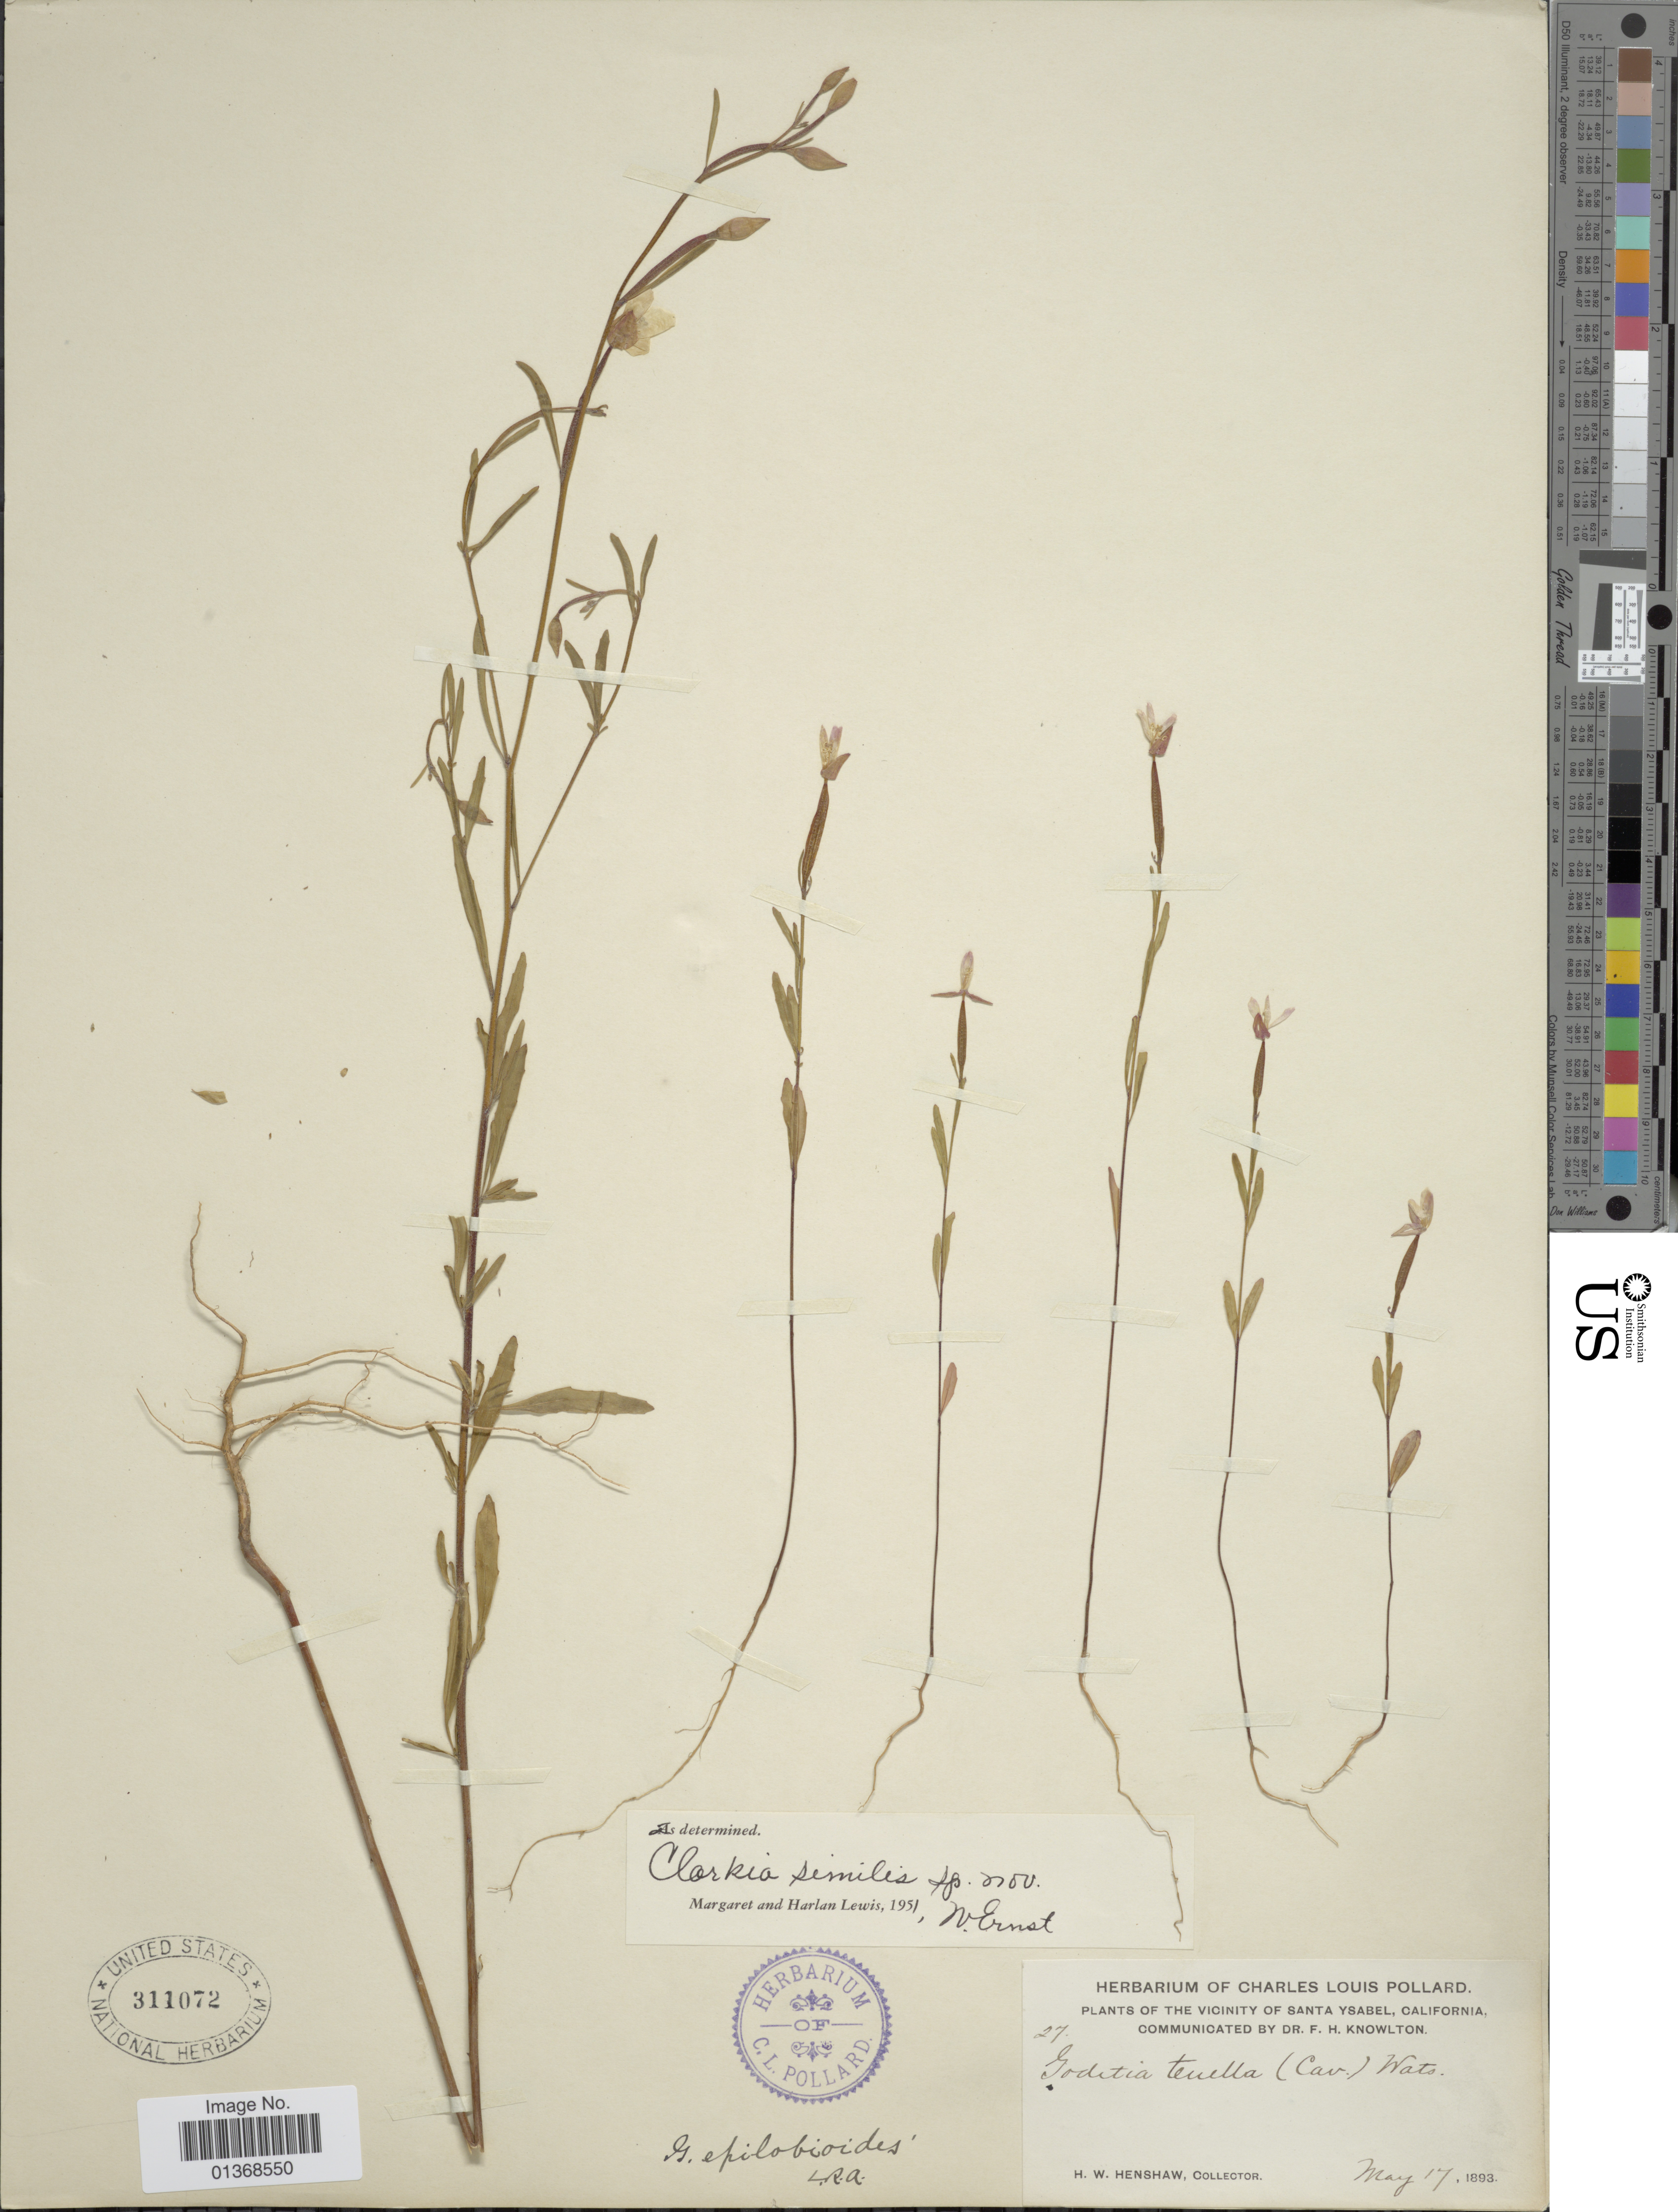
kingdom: Plantae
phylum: Tracheophyta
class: Magnoliopsida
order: Myrtales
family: Onagraceae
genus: Clarkia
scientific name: Clarkia similis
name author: F. H. Lewis & W.R. Ernst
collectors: H. Henshaw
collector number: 27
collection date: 1893-05-17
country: United States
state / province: California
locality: Vicinity of Santa Ysabel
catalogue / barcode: US 311072